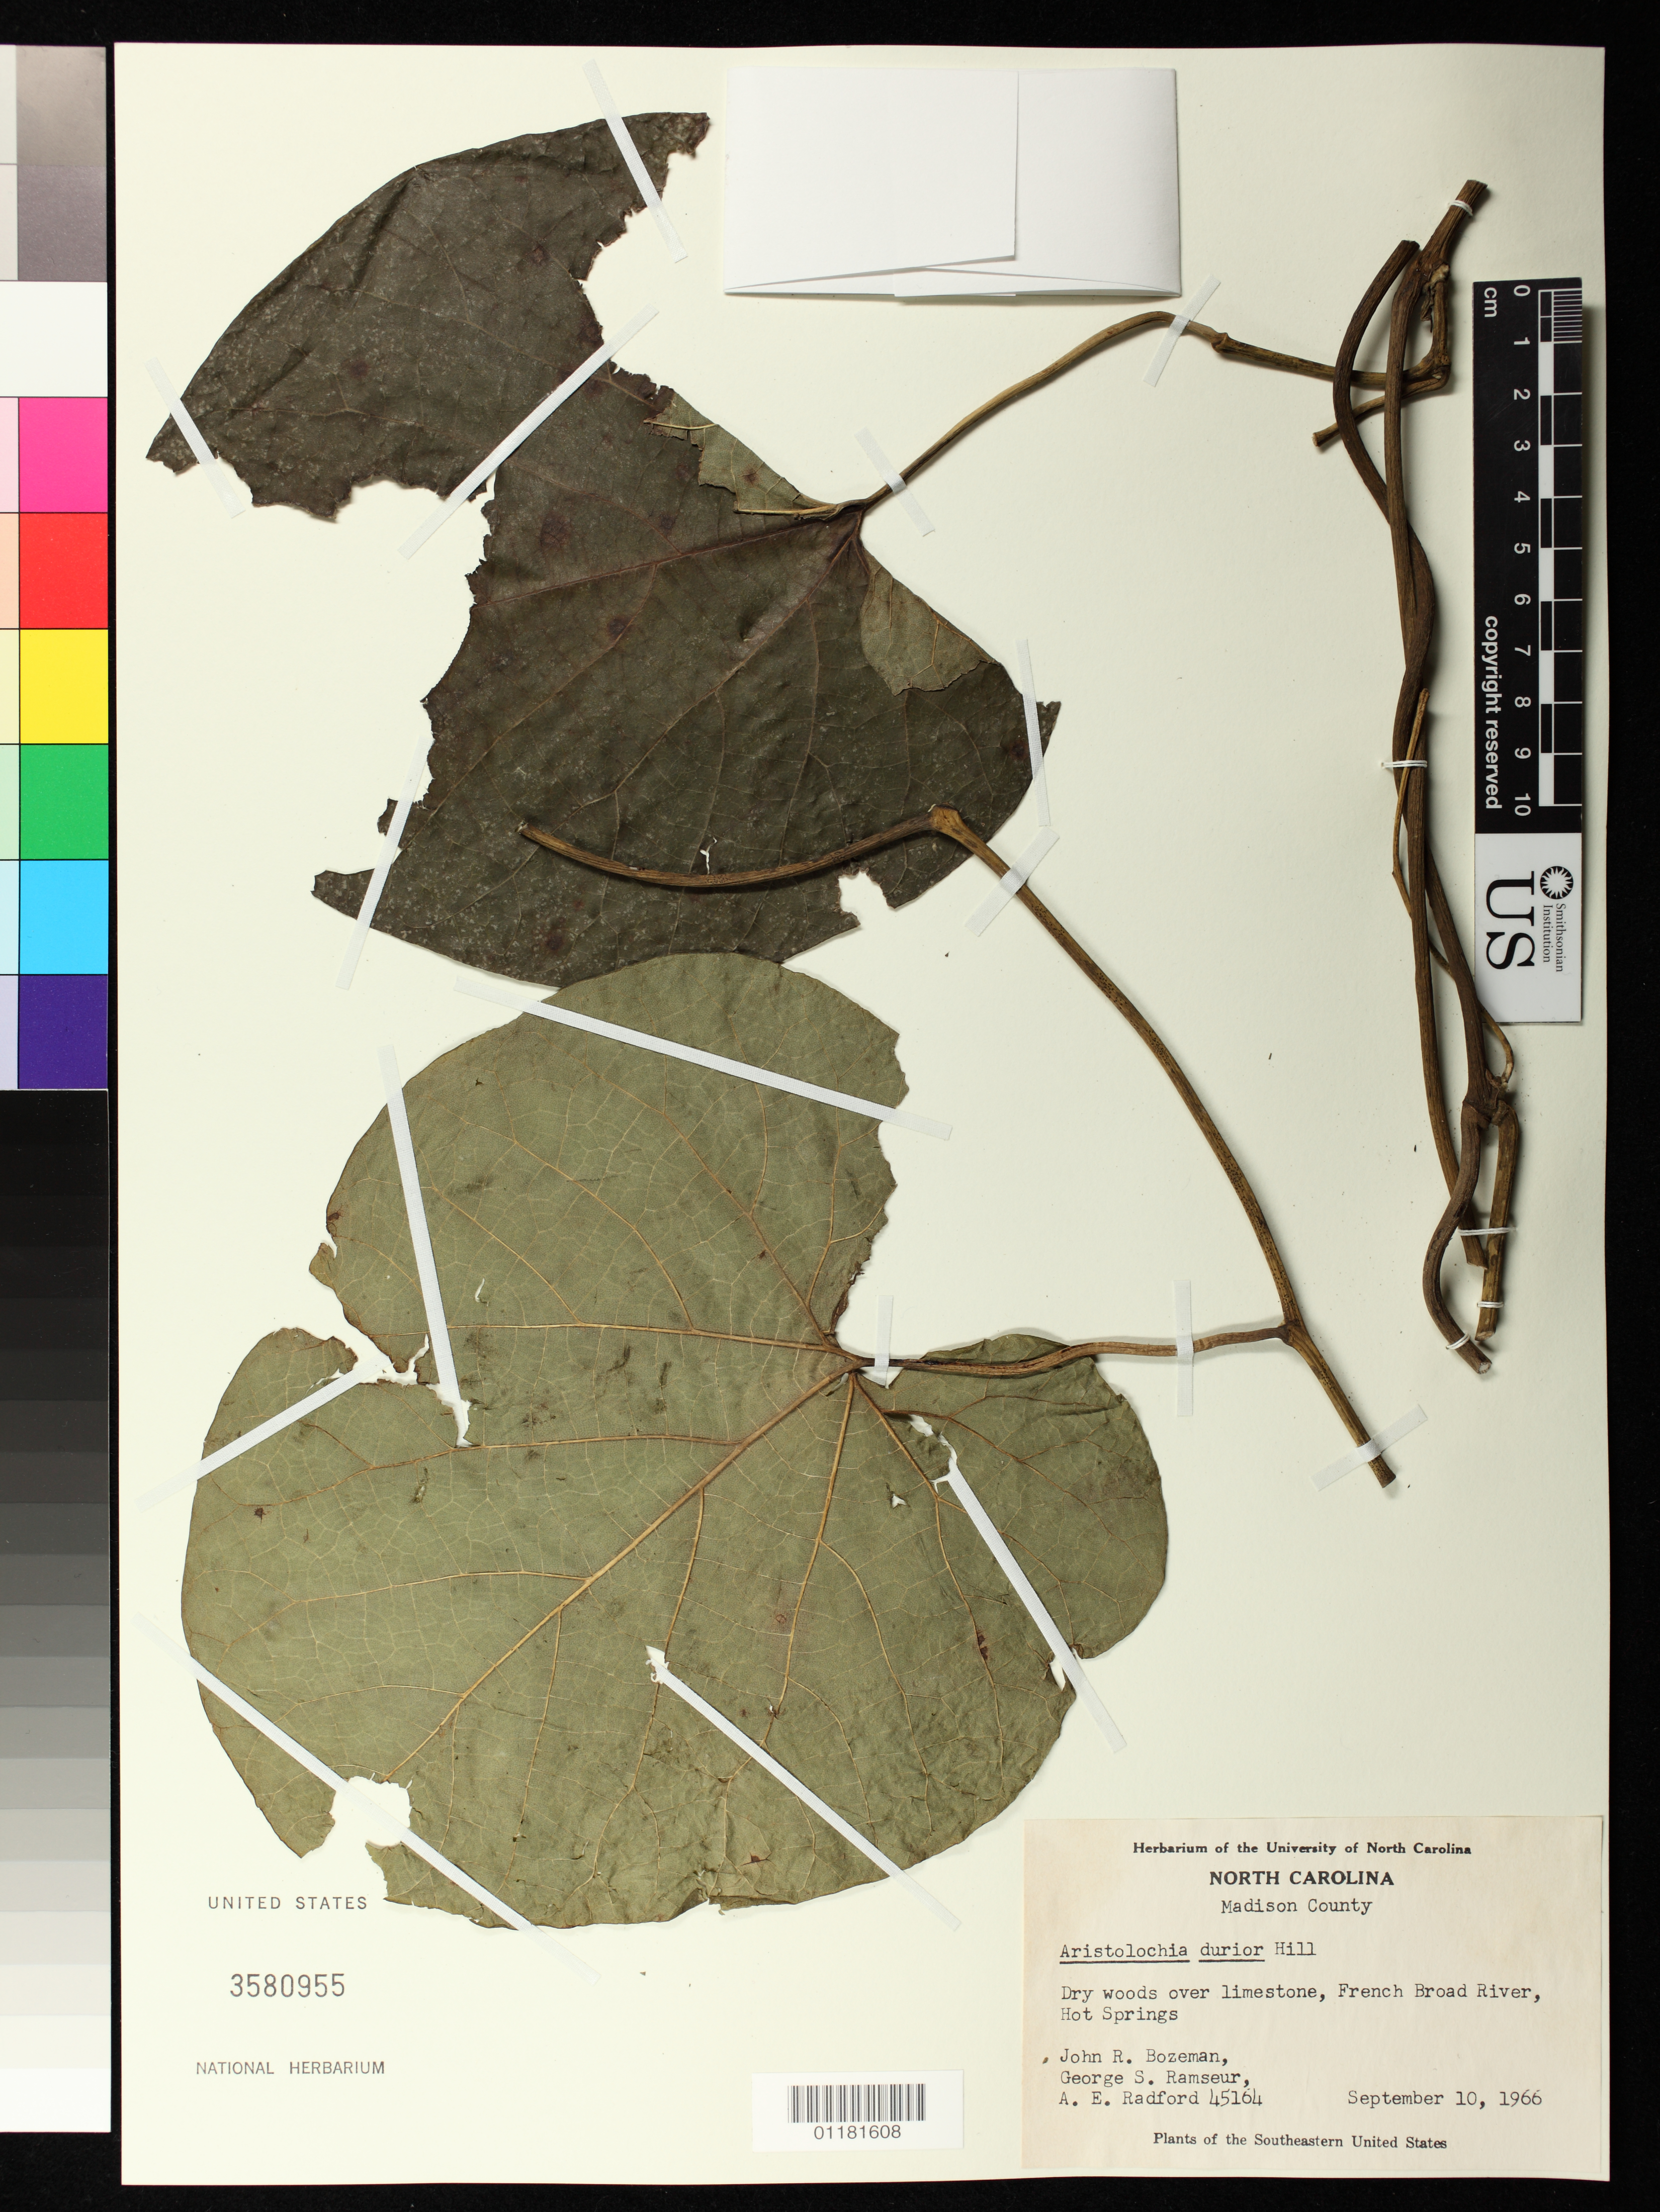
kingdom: Plantae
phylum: Tracheophyta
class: Magnoliopsida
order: Piperales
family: Aristolochiaceae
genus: Aristolochia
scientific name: Aristolochia macrophylla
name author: Lam.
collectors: J. R. Bozeman, G. S. Ramseur & A. E. Radford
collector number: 45164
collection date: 1966-09-10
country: United States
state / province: North Carolina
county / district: Madison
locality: Dry woods over limestone, French Broad River, Hot Springs, Madison County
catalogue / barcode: US 3580955